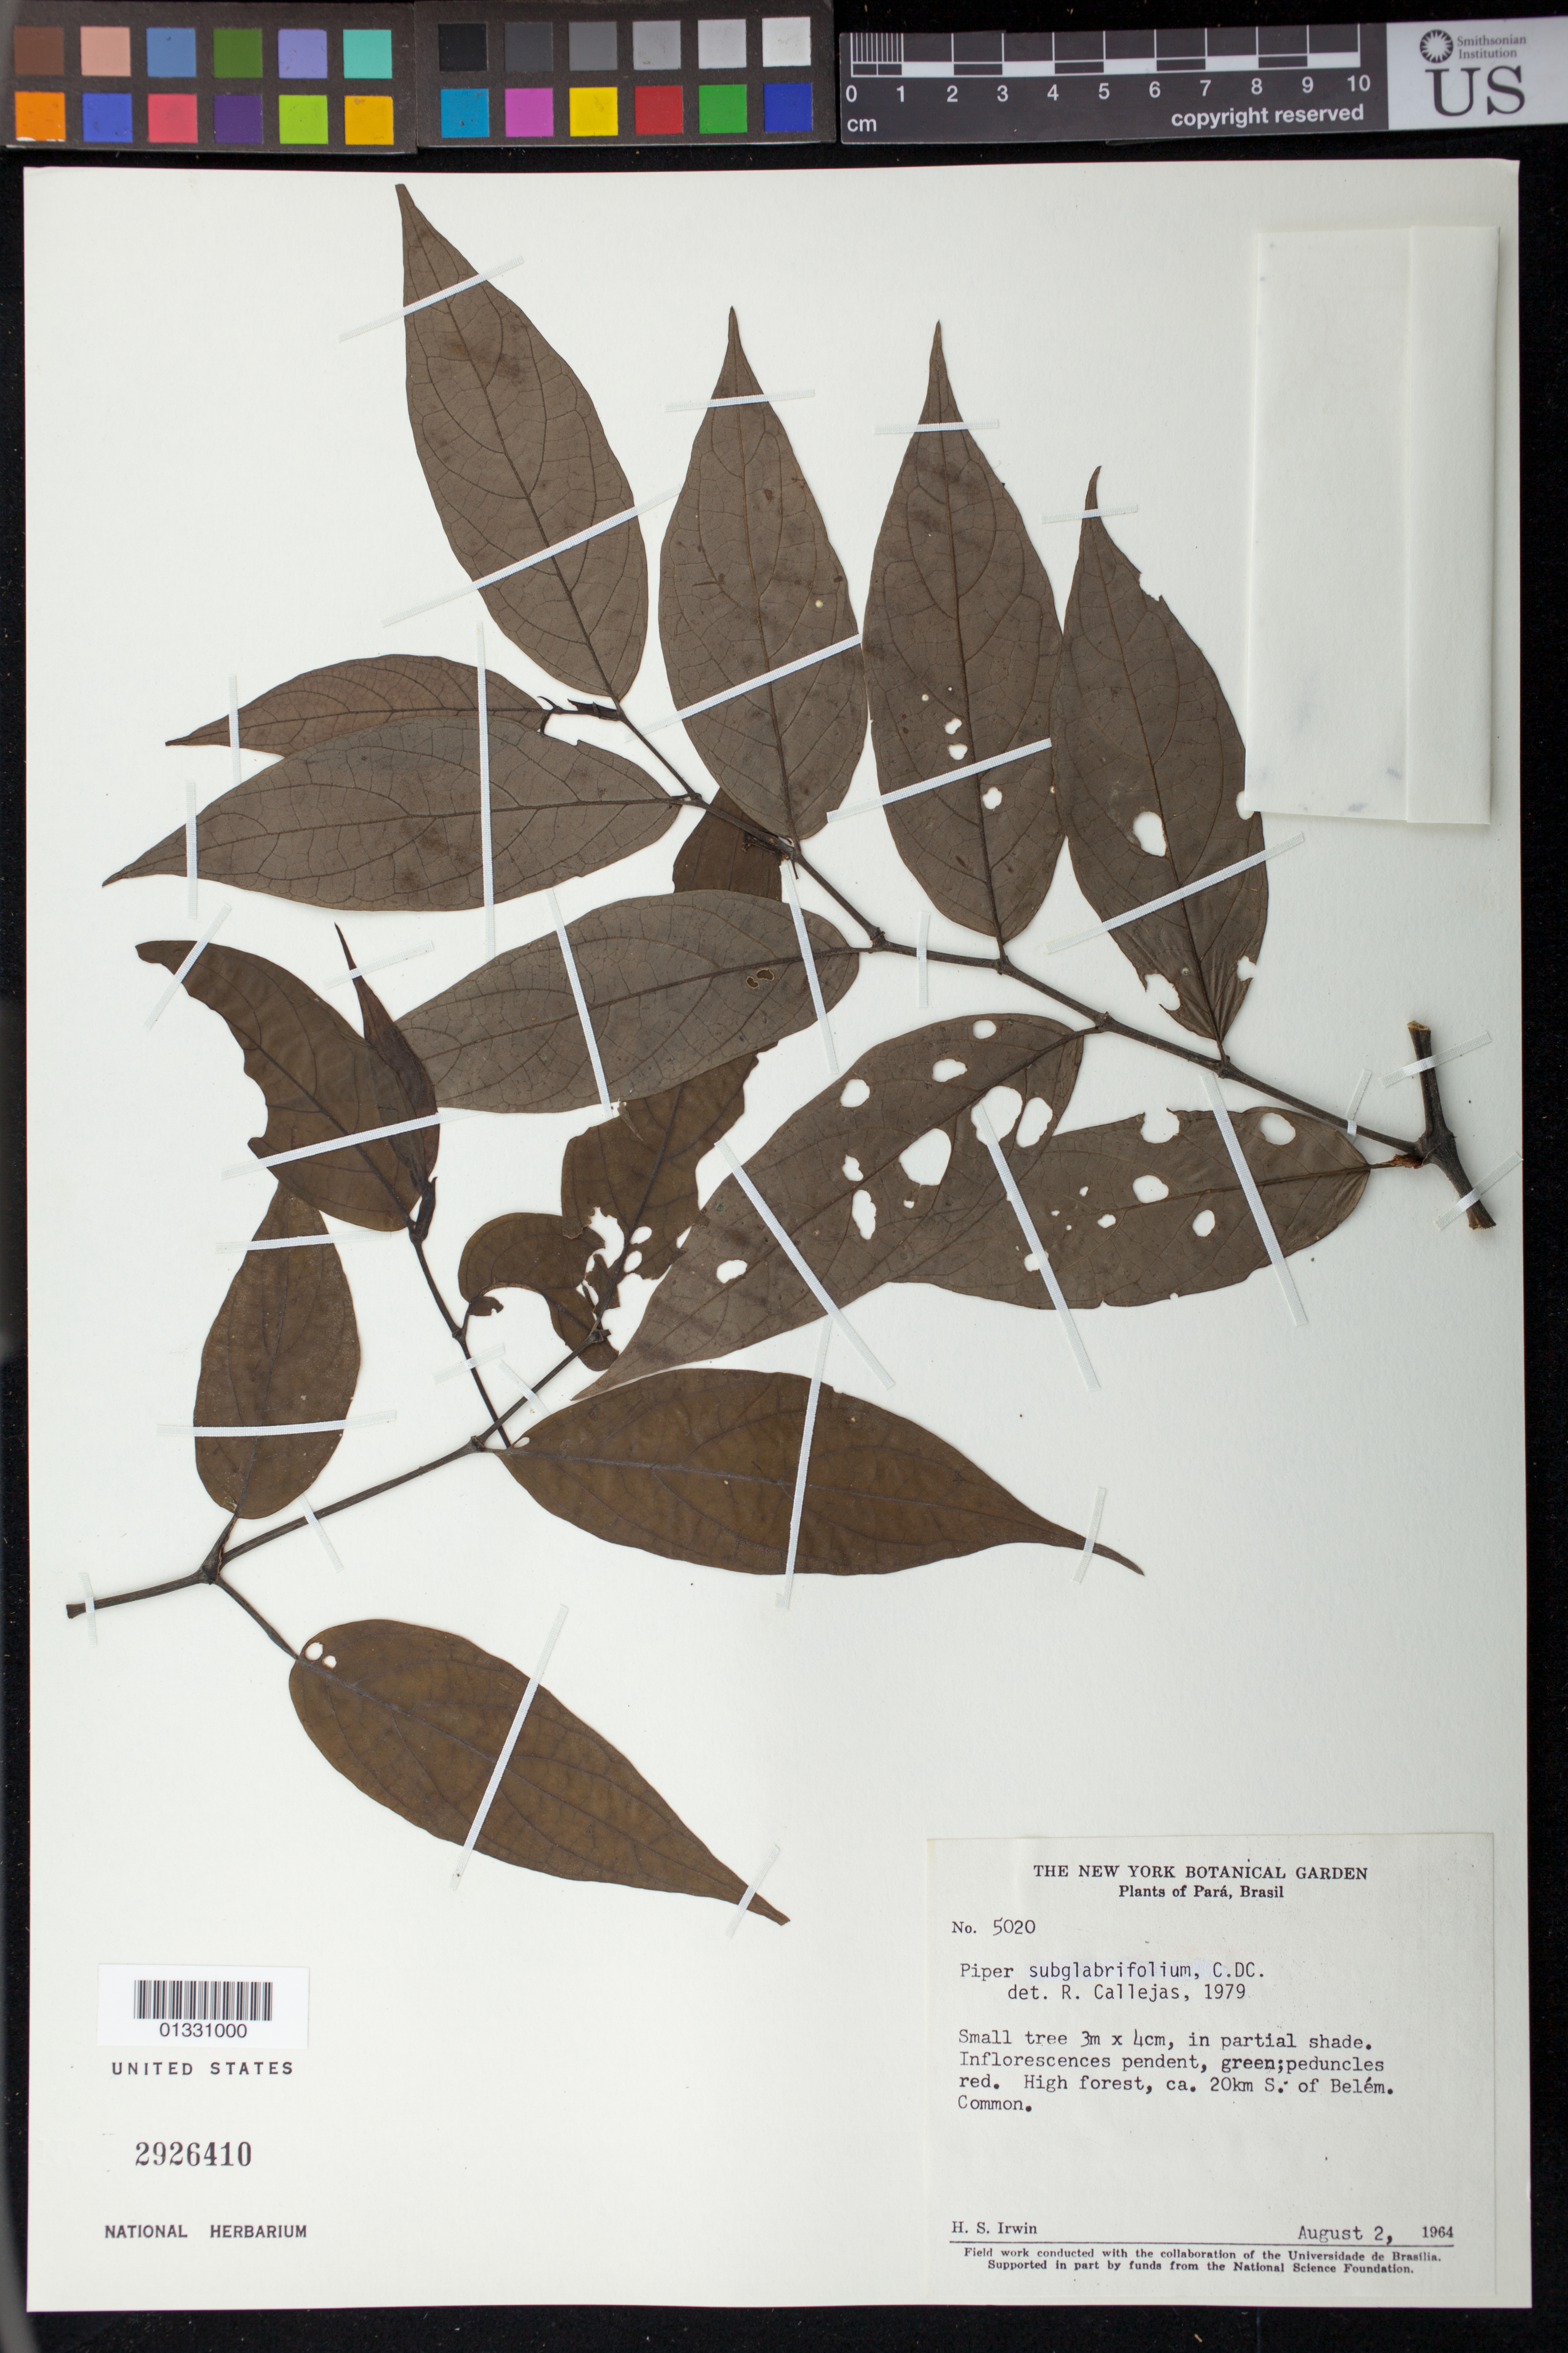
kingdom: Plantae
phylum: Tracheophyta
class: Magnoliopsida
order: Piperales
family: Piperaceae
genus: Piper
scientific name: Piper subglabrifolium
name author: C. DC.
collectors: H. Irwin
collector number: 5020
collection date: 1964-08-02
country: Brazil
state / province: Pará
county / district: Belém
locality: ´ca. 20 km S of Belém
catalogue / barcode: US 2926410